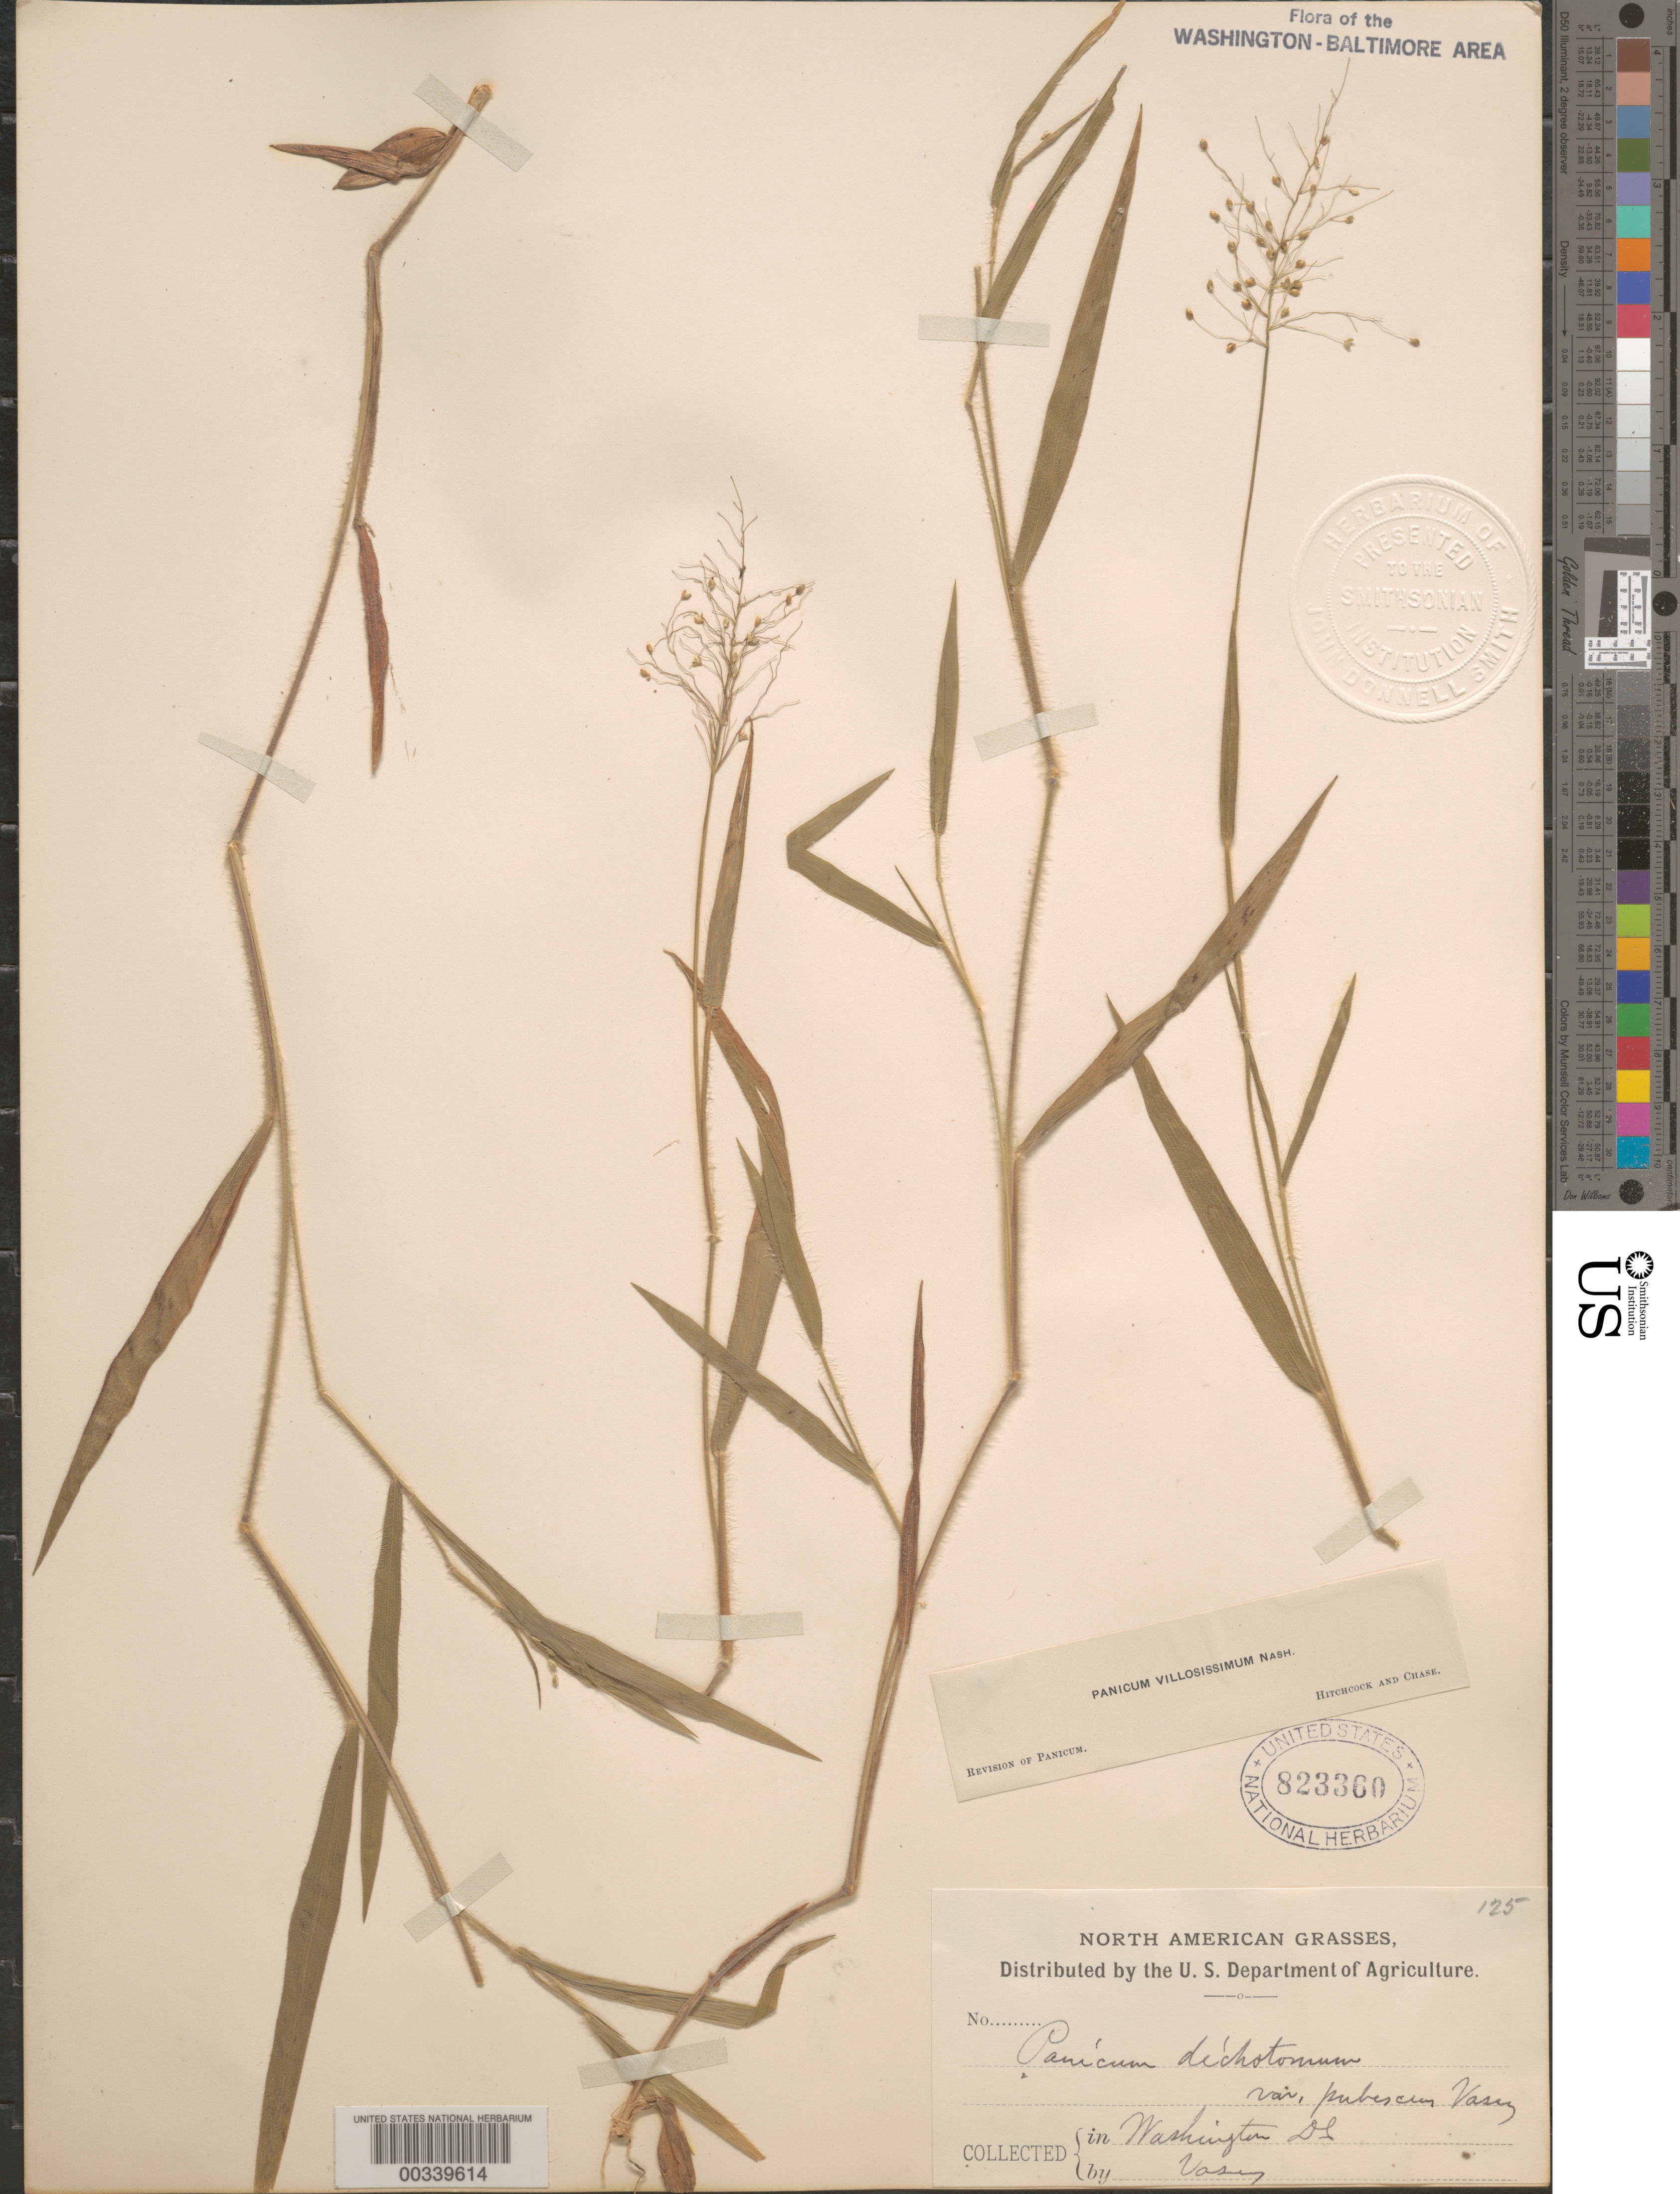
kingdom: Plantae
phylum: Tracheophyta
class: Liliopsida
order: Poales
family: Poaceae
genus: Dichanthelium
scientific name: Dichanthelium ovale subsp. villosissimum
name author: (Nash) Freckmann & Lelong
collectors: G. Vasey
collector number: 125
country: United States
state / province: District of Columbia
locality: Washington DC area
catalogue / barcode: US 823360